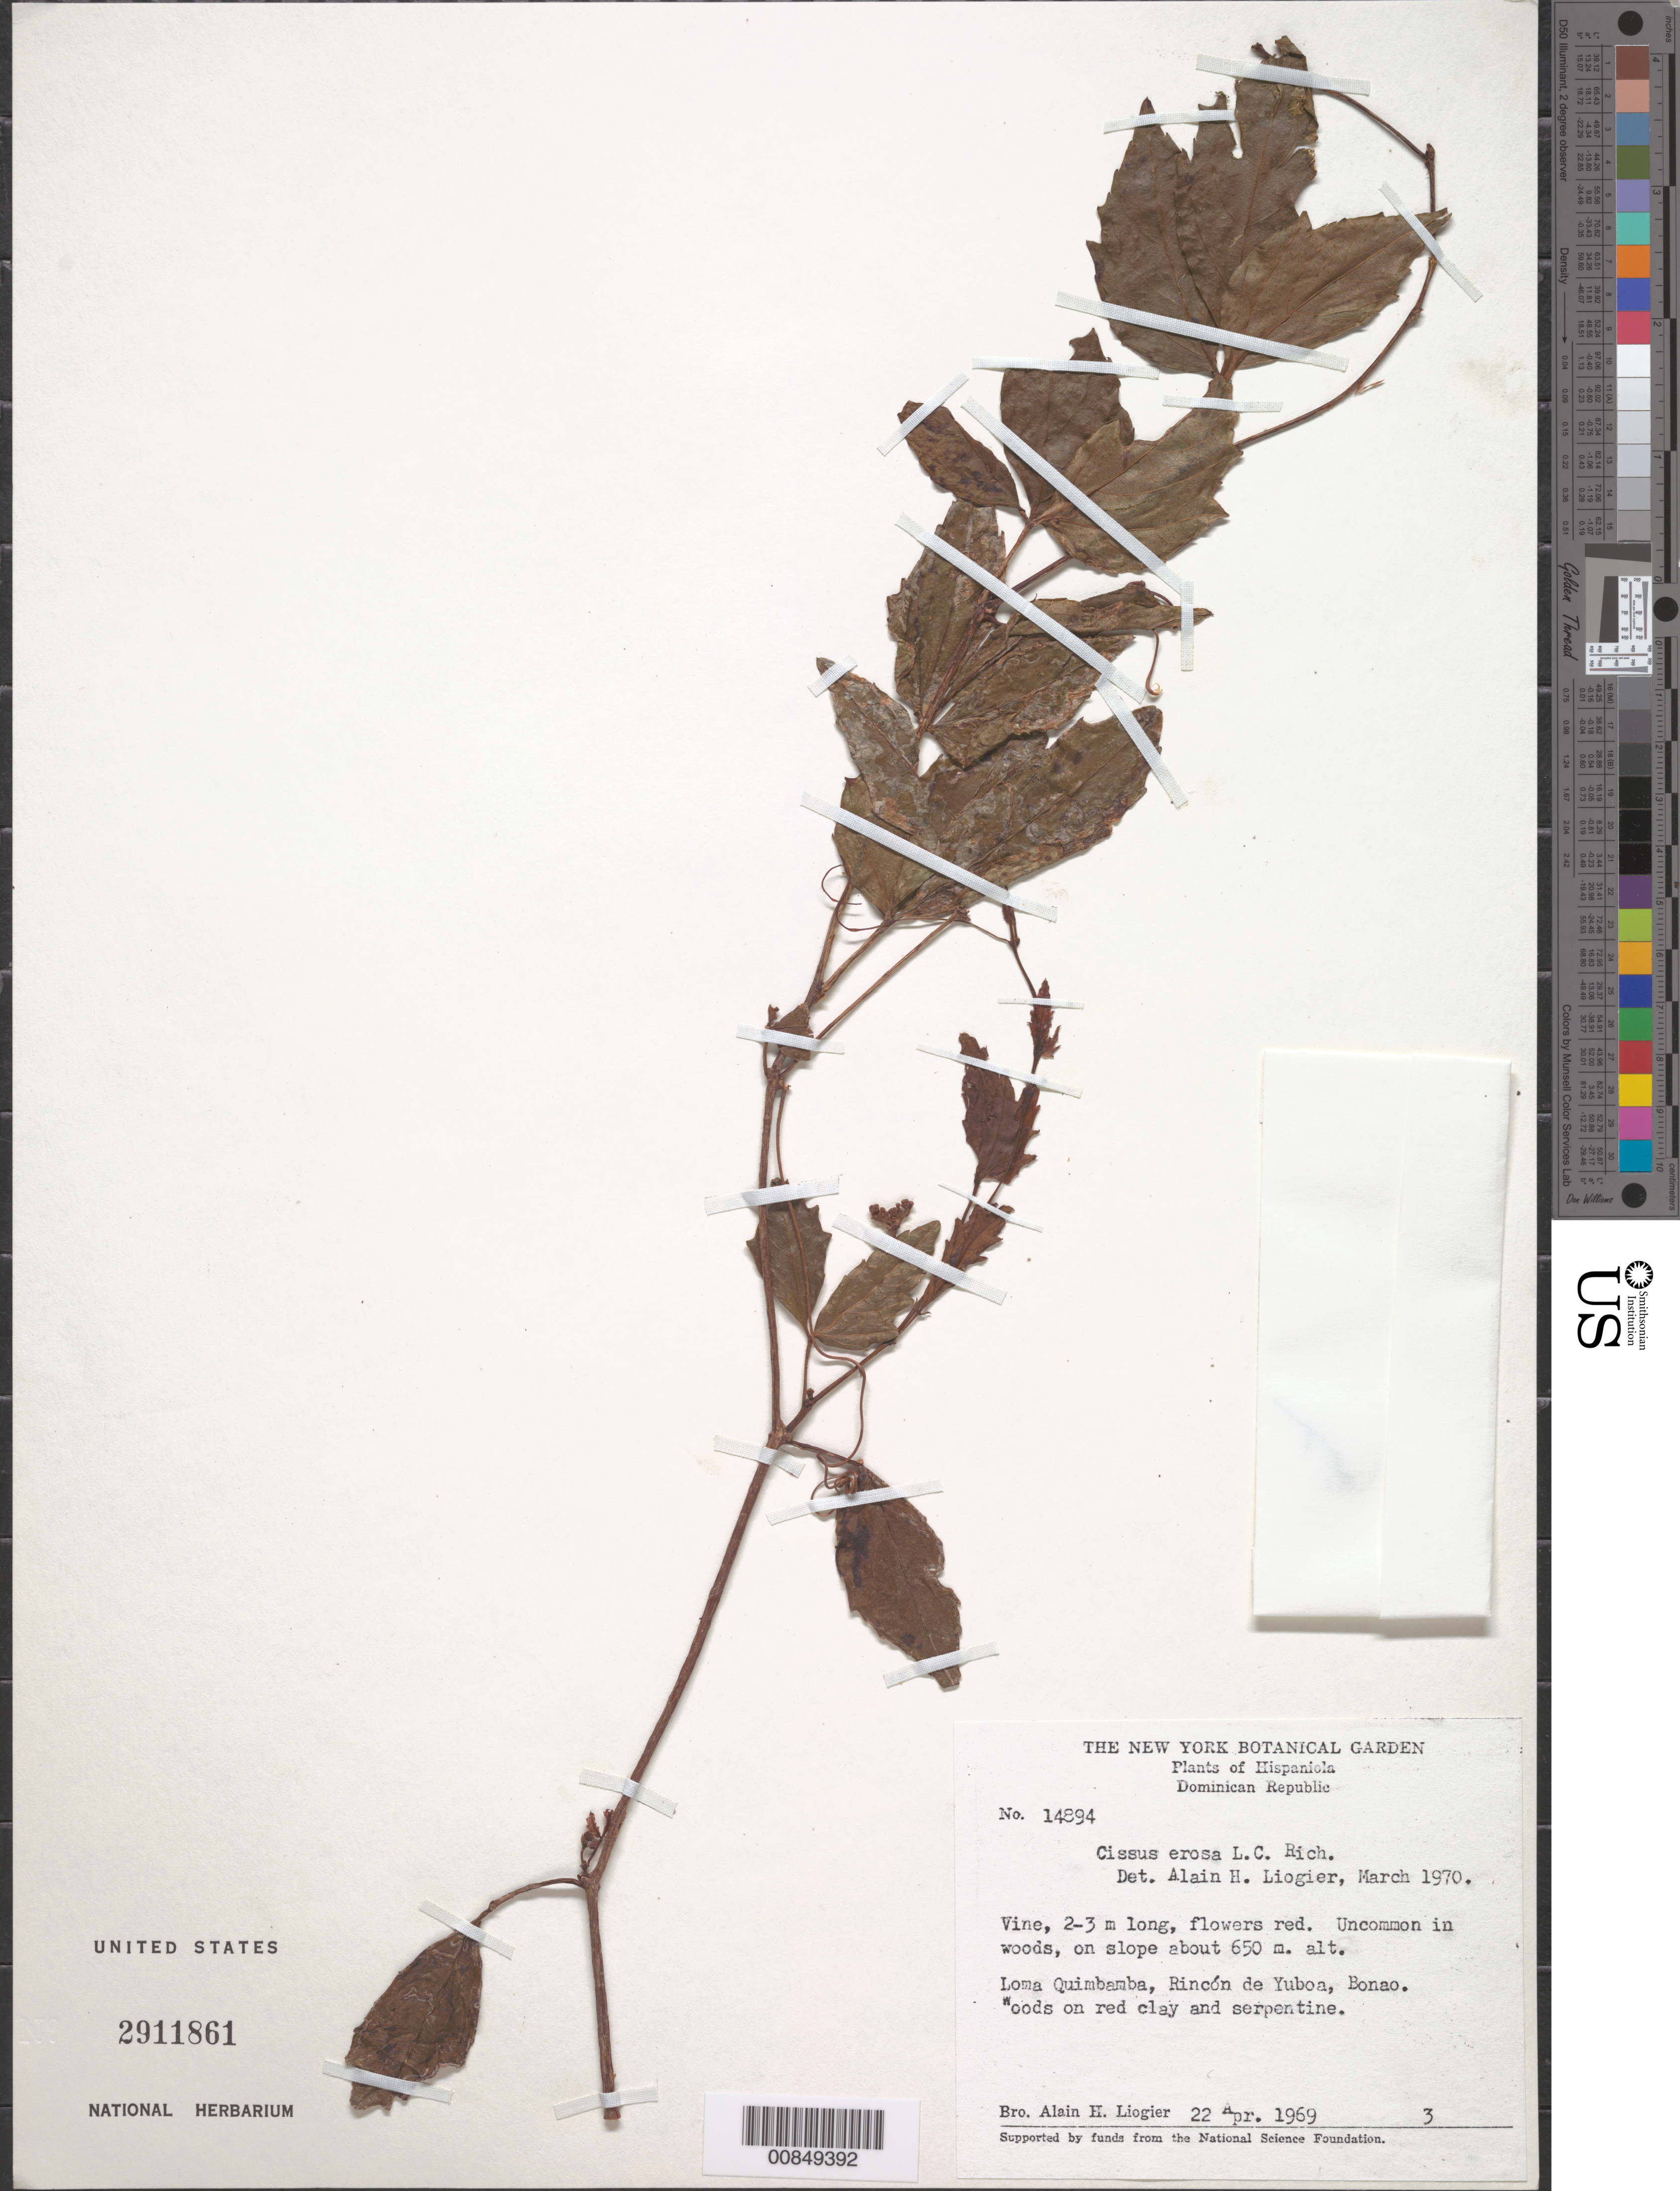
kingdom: Plantae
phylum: Tracheophyta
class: Magnoliopsida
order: Vitales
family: Vitaceae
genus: Cissus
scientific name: Cissus erosa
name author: Rich.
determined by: Liogier, Alain H.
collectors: A. H. Liogier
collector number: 14894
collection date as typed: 21 Aug 1968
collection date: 1968-08-21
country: Dominican Republic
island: Hispaniola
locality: Loma Quimbamba, Rincón, Bonao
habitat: In woods on slope on red clay and serpentine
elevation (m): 650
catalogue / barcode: US 2911861